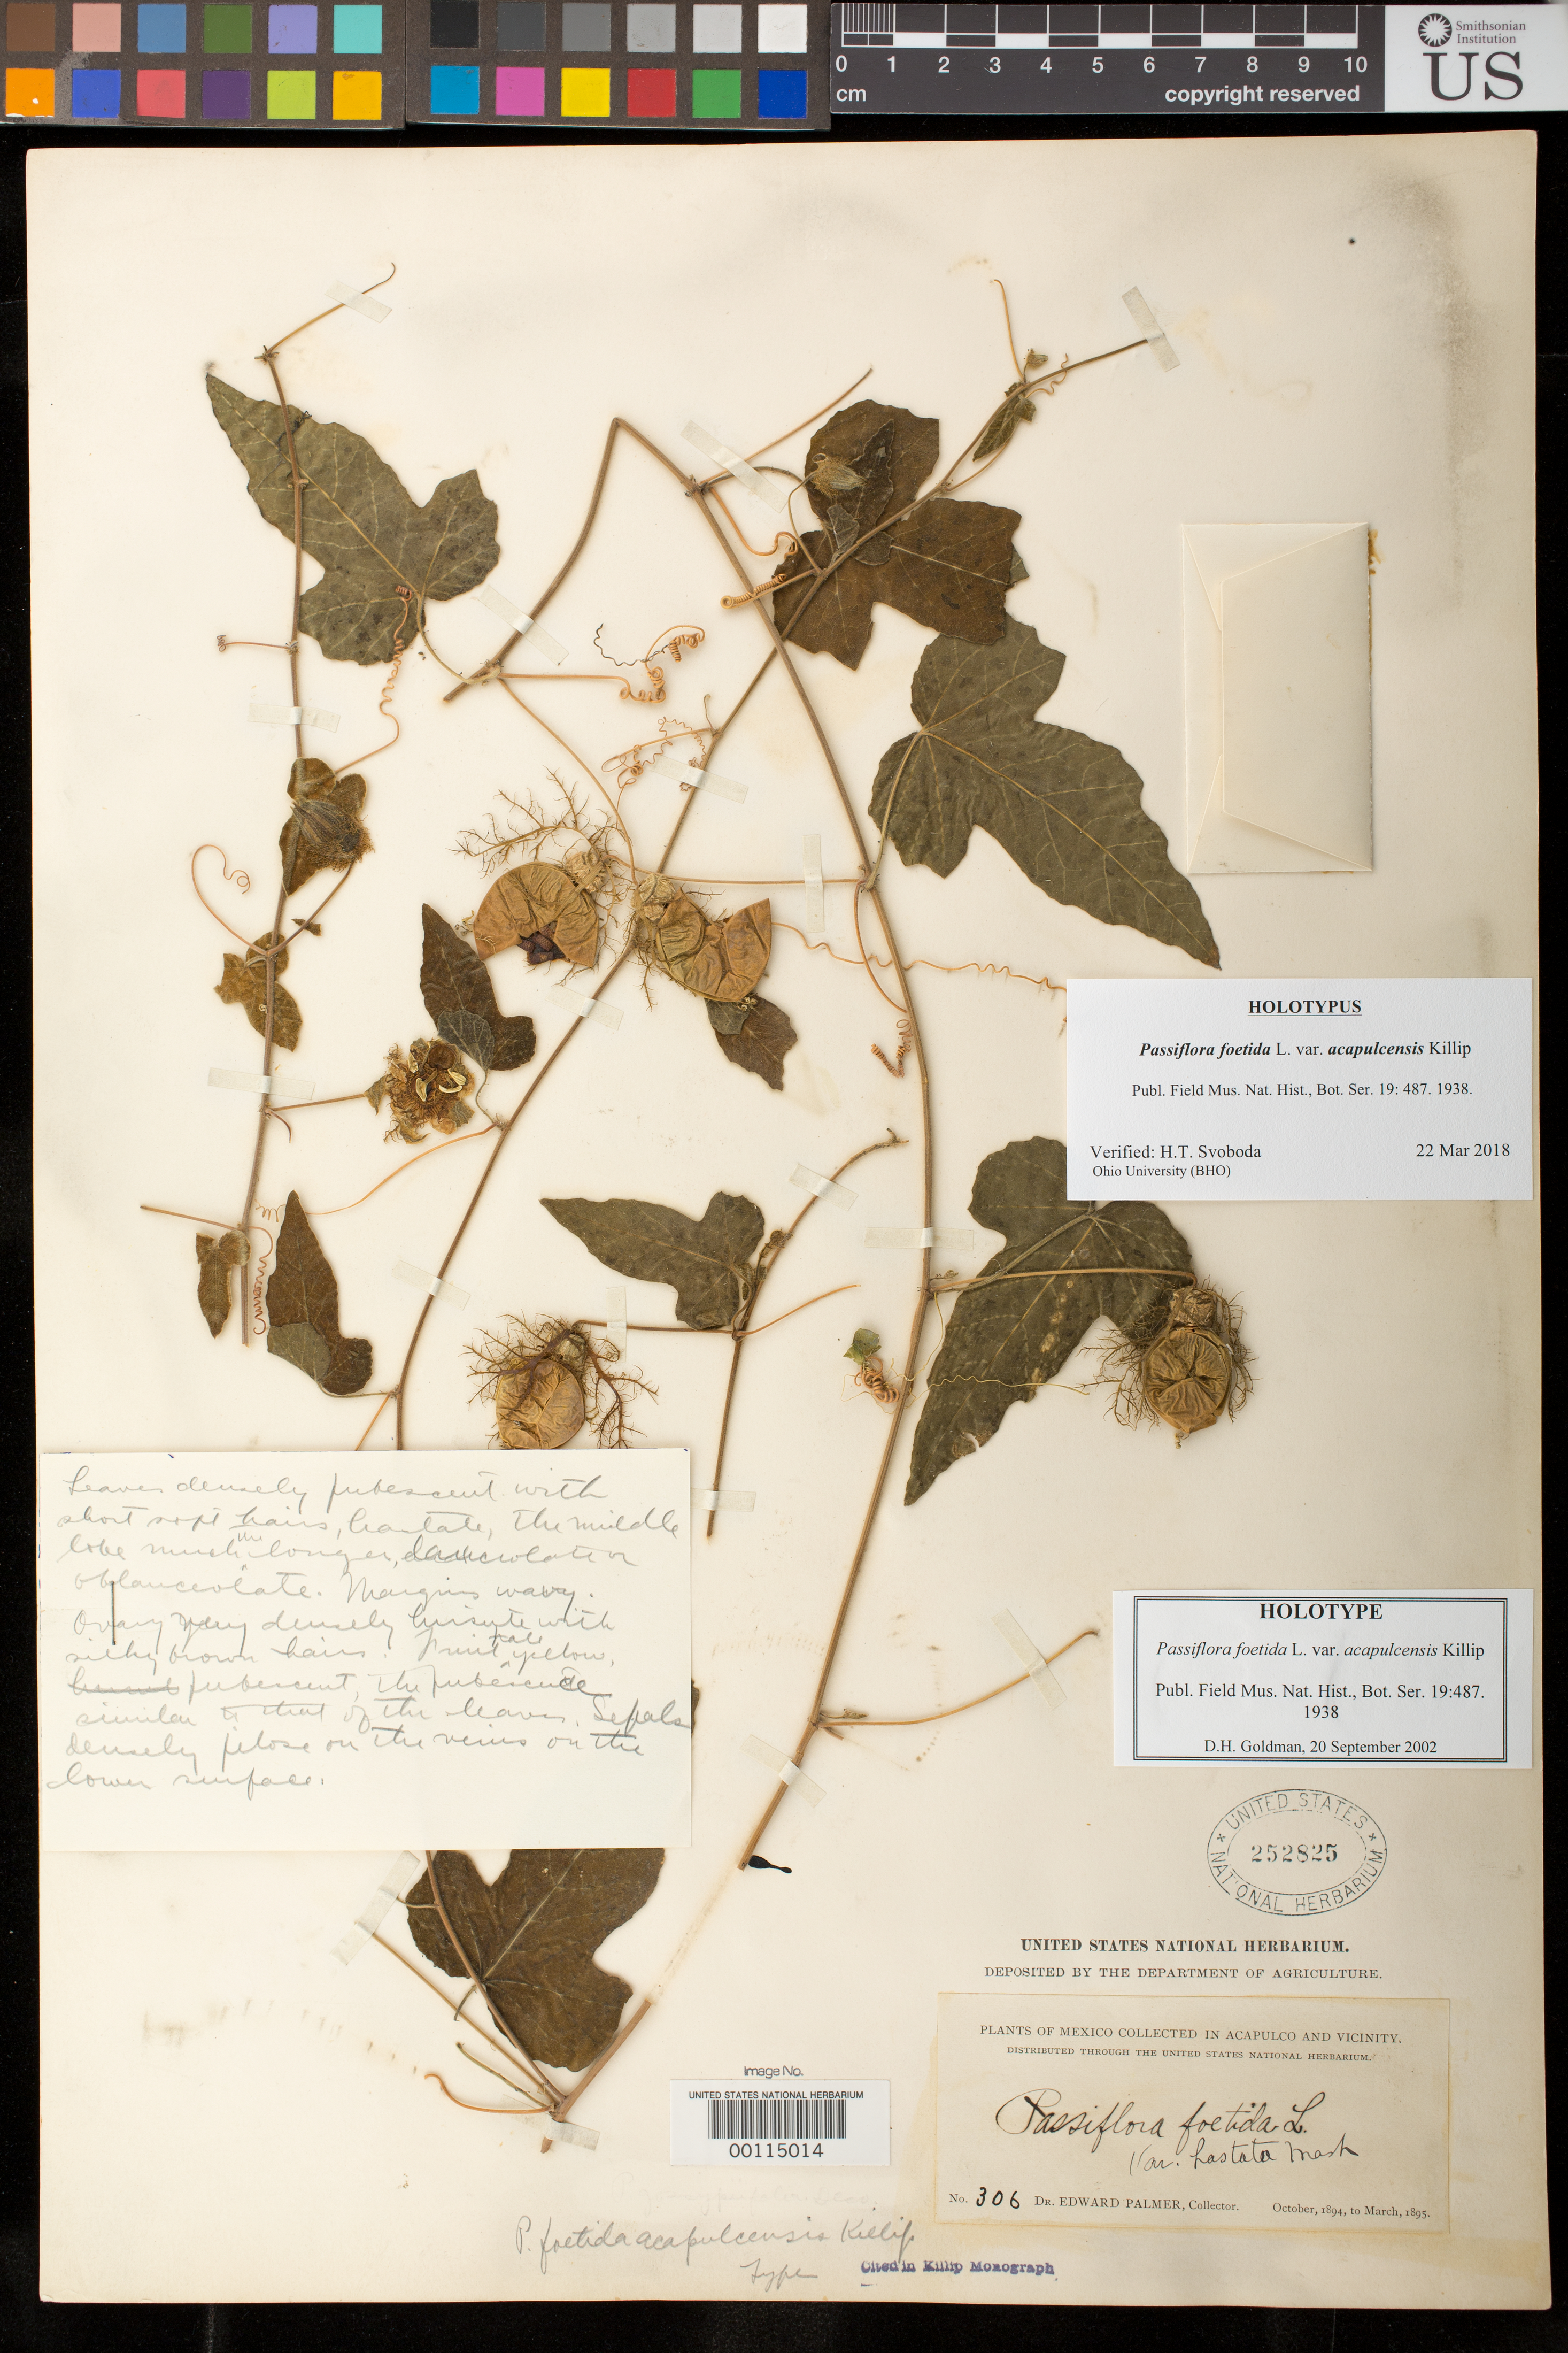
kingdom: Plantae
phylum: Tracheophyta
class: Magnoliopsida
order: Malpighiales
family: Passifloraceae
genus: Passiflora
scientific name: Passiflora foetida var. acapulcensis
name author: Killip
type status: Holotype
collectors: E. Palmer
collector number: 306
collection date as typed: Oct 1894 to -- Mar 1895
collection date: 1894-10/1895-03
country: Mexico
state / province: Guerrero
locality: Acapulco.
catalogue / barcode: US 252825